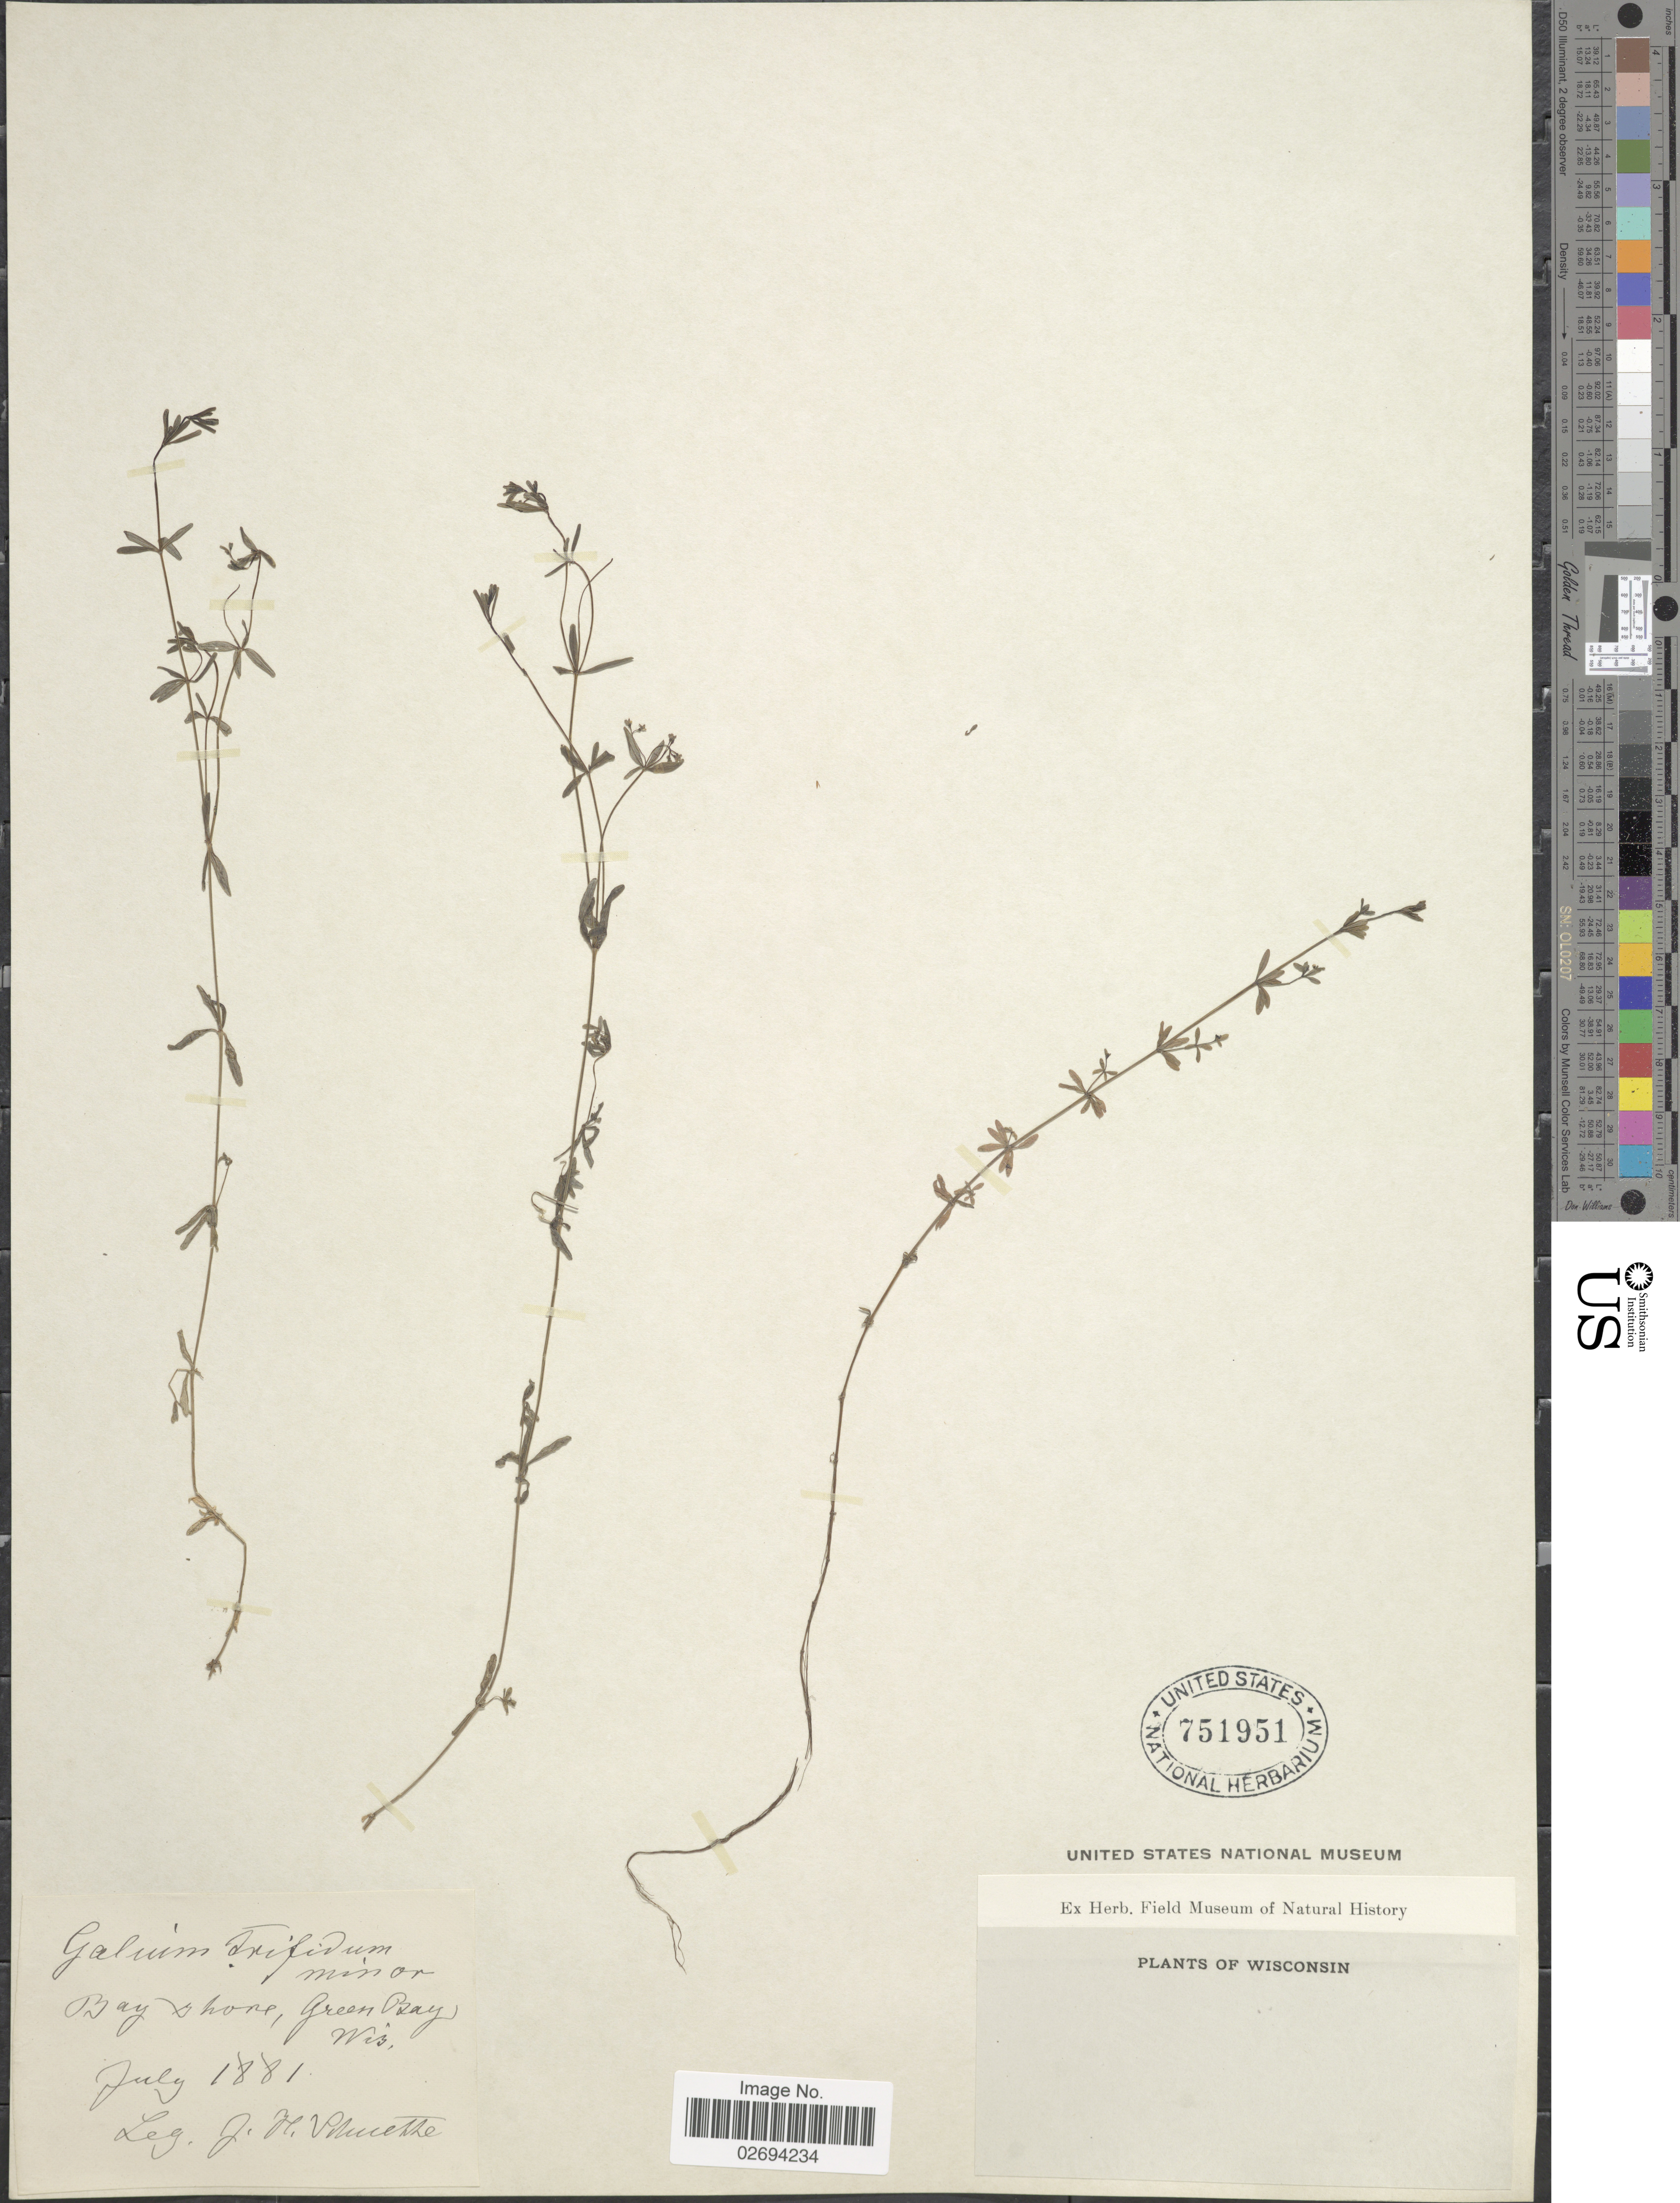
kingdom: Plantae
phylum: Tracheophyta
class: Magnoliopsida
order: Gentianales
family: Rubiaceae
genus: Galium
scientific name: Galium trifidum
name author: L.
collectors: J. H. Schuette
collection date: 1881-07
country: United States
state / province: Wisconsin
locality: Bay shore, Green Bay.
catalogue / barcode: US 751951